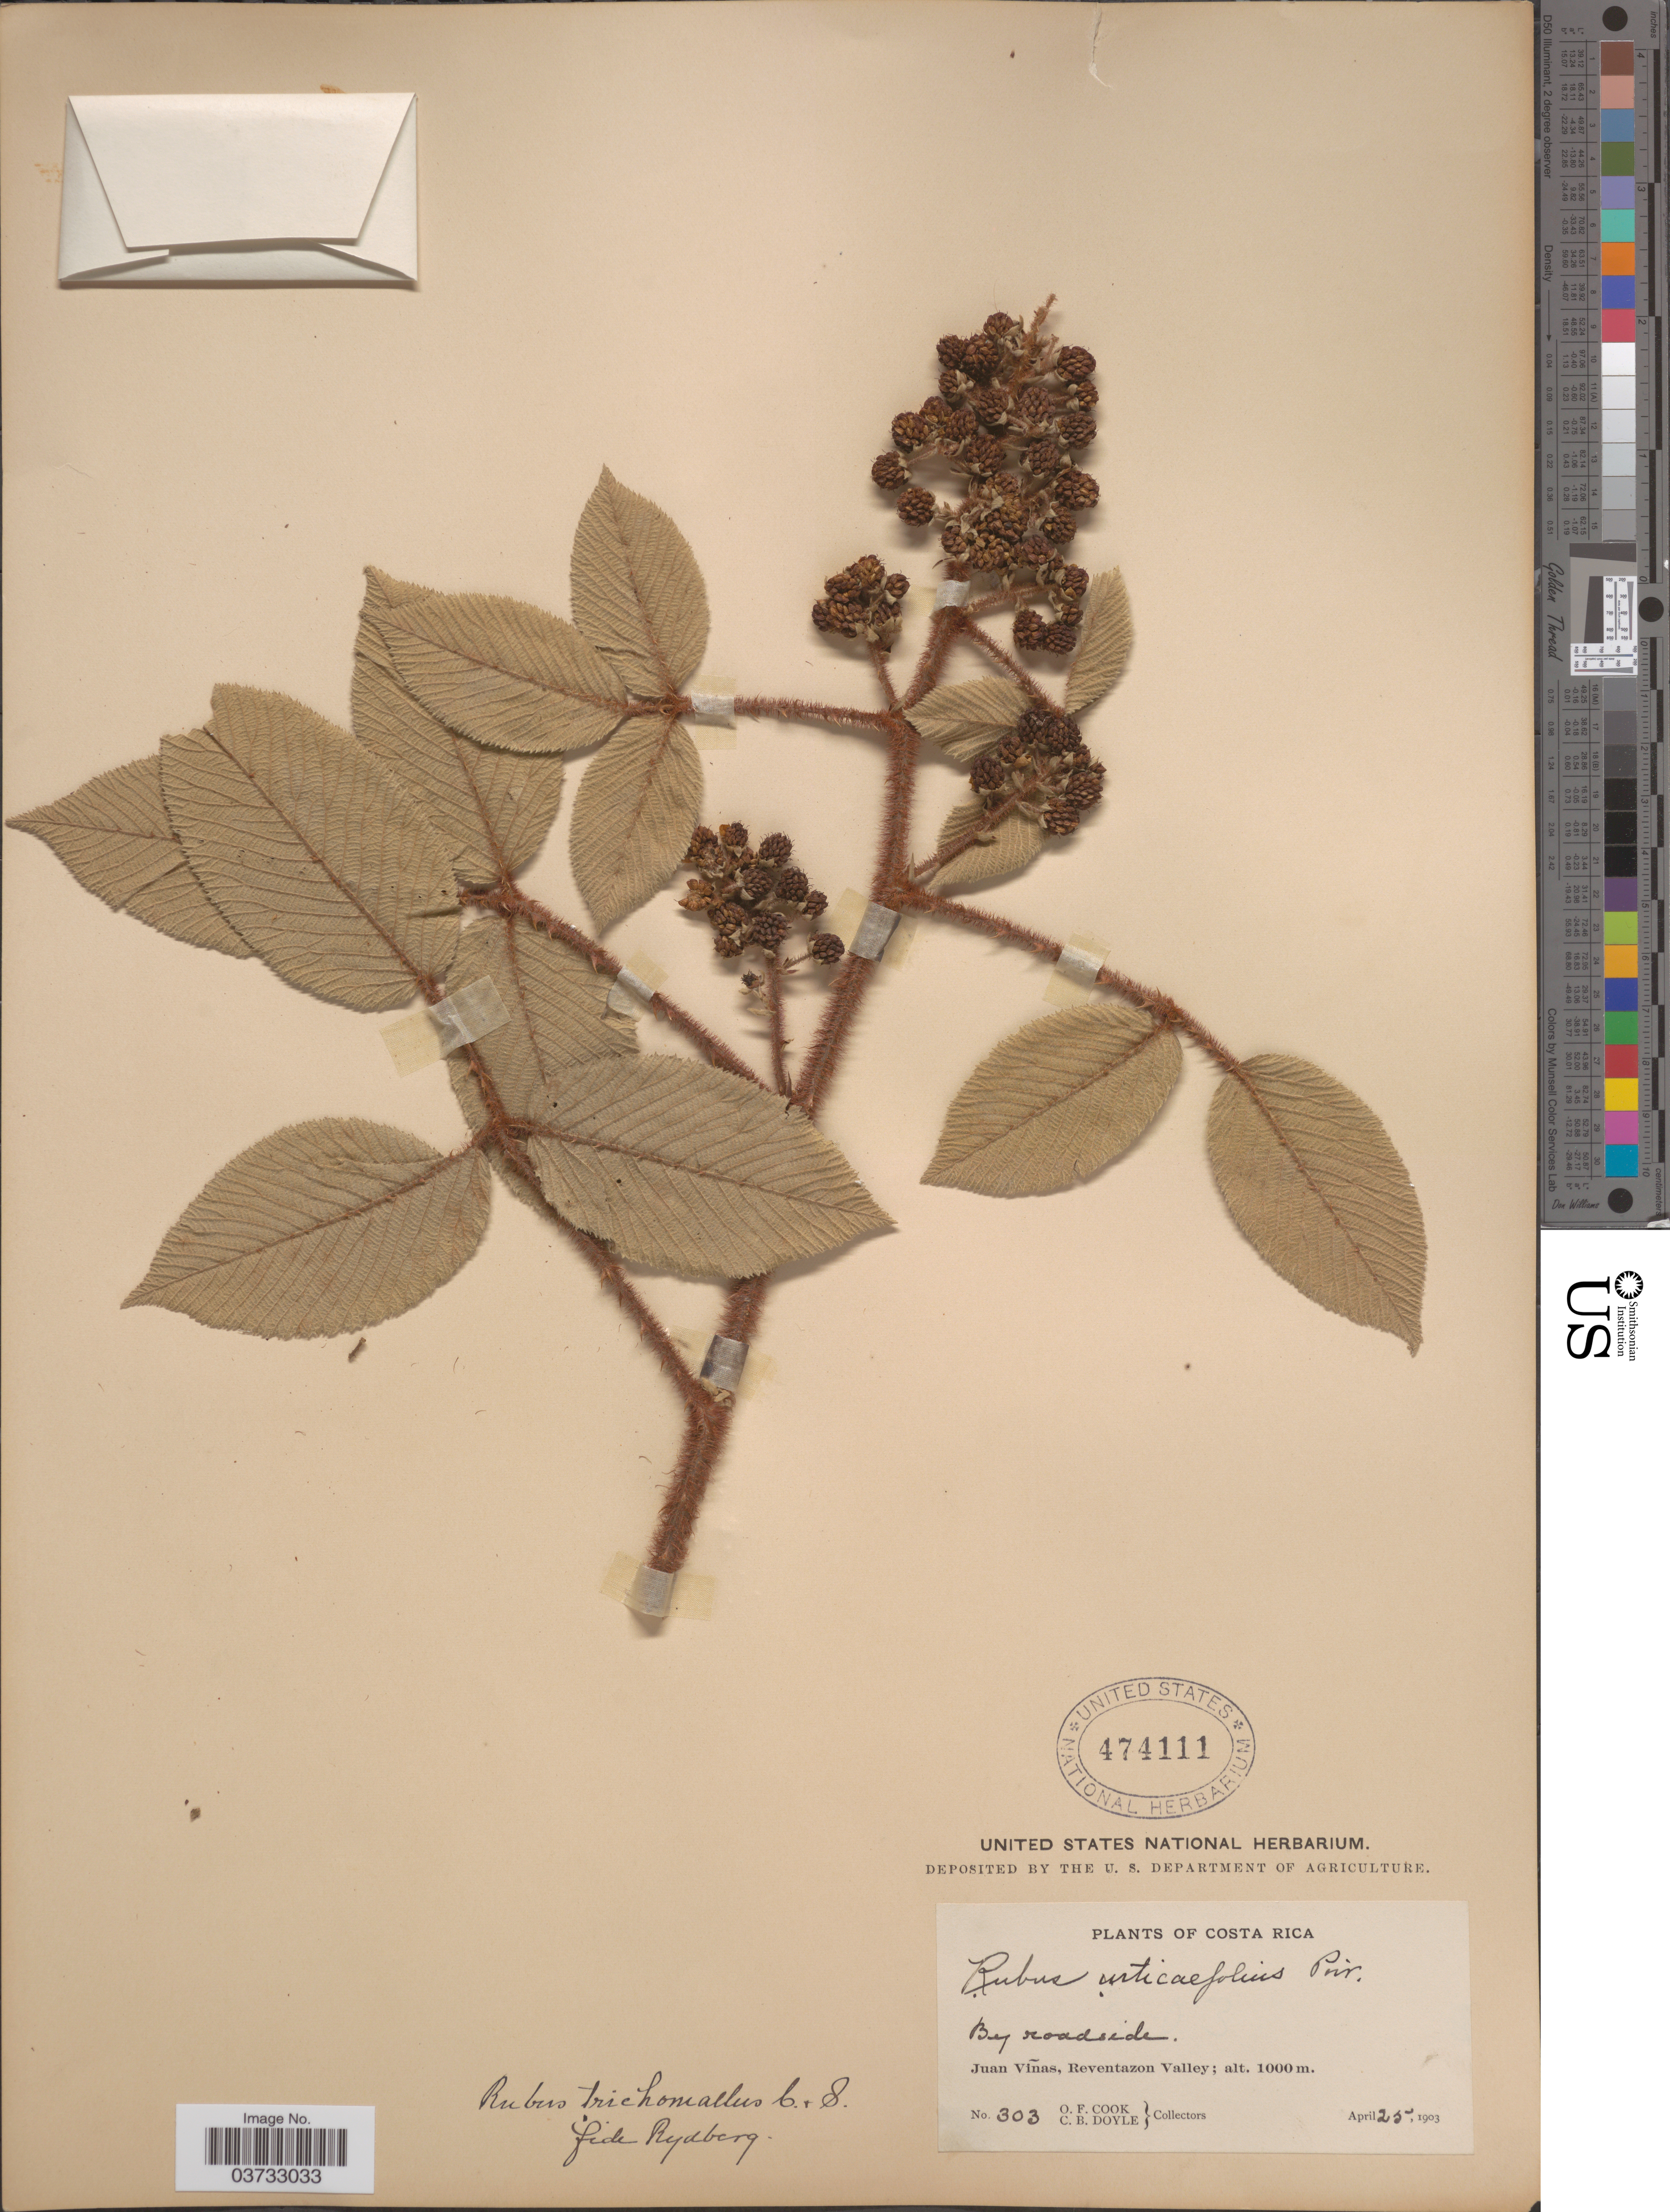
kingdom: Plantae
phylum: Tracheophyta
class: Magnoliopsida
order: Rosales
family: Rosaceae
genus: Rubus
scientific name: Rubus trichomallus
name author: Schltdl.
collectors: O. F. Cook & C. Doyle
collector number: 303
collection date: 1903-04-25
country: Costa Rica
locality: By roadside. Juan Viñas, Reventazon Valley.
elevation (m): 1000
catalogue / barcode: US 474111